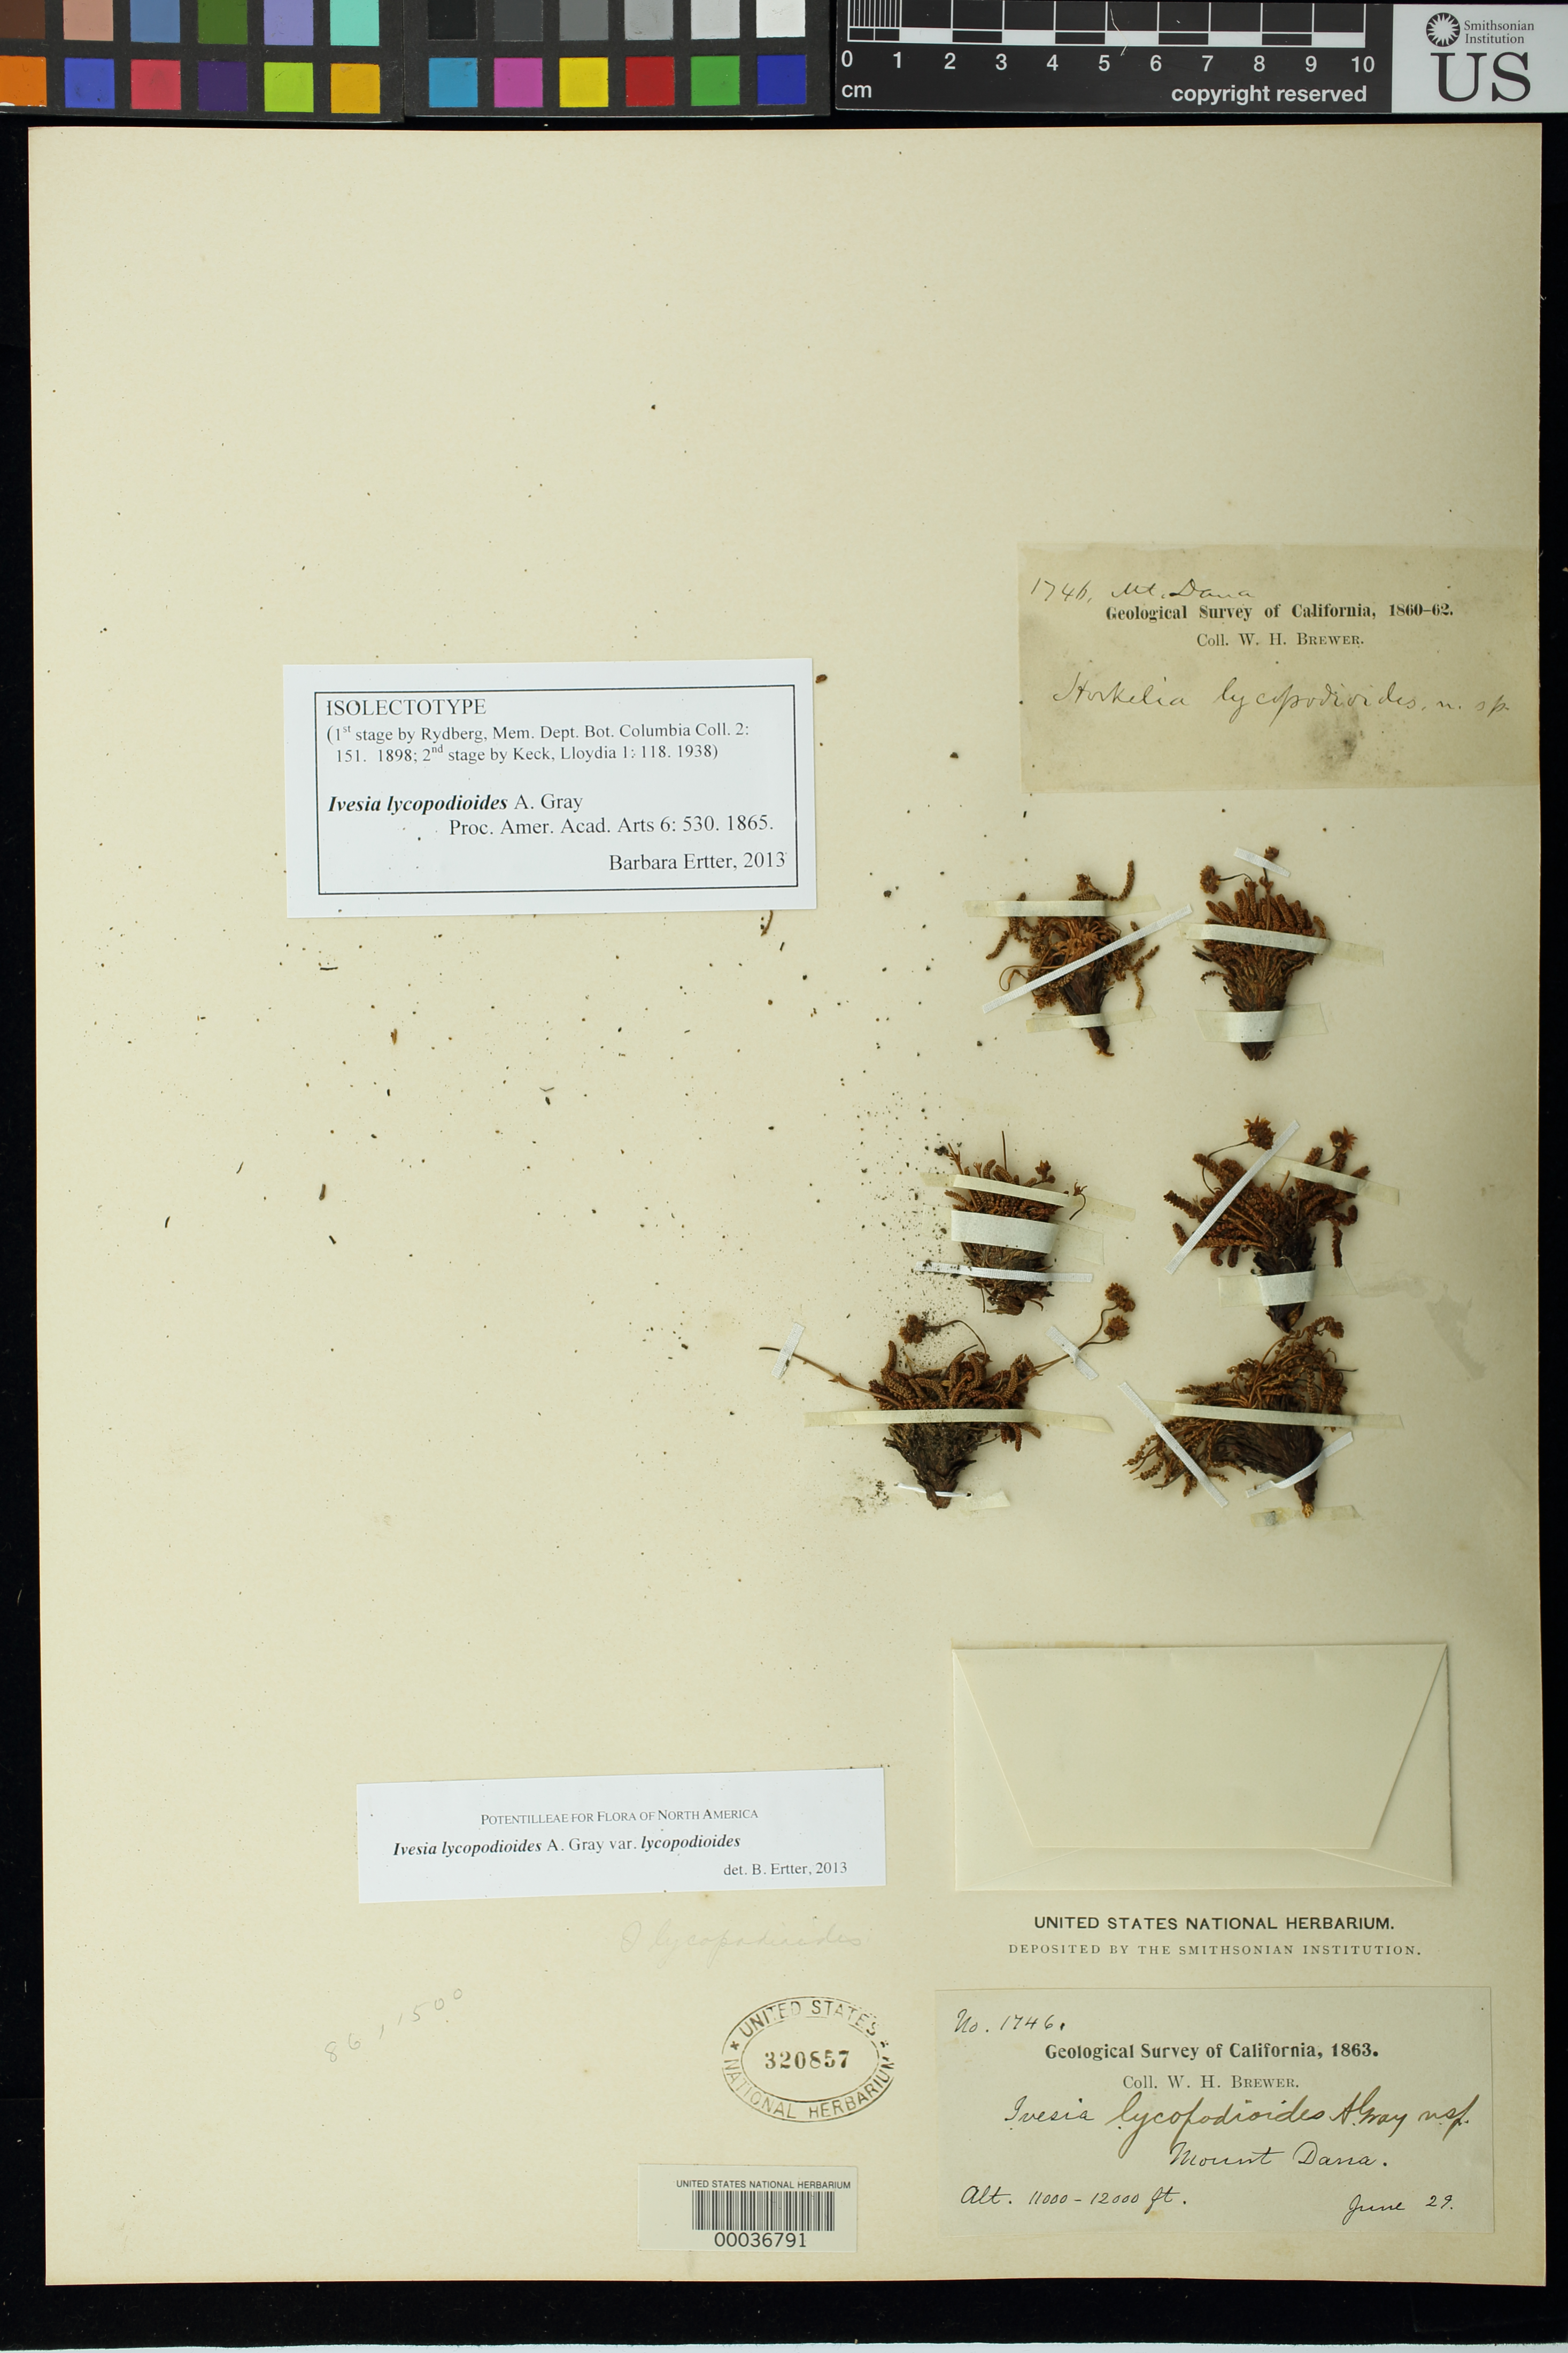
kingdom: Plantae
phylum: Tracheophyta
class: Magnoliopsida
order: Rosales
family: Rosaceae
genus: Ivesia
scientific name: Ivesia lycopodioides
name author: A. Gray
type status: Isolectotype; Syntype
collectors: W. H. Brewer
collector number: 1746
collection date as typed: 29 Jun 1863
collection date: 1863-06-29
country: United States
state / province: California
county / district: Tuolumne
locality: Mt. Dana.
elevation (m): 3353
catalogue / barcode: US 320857